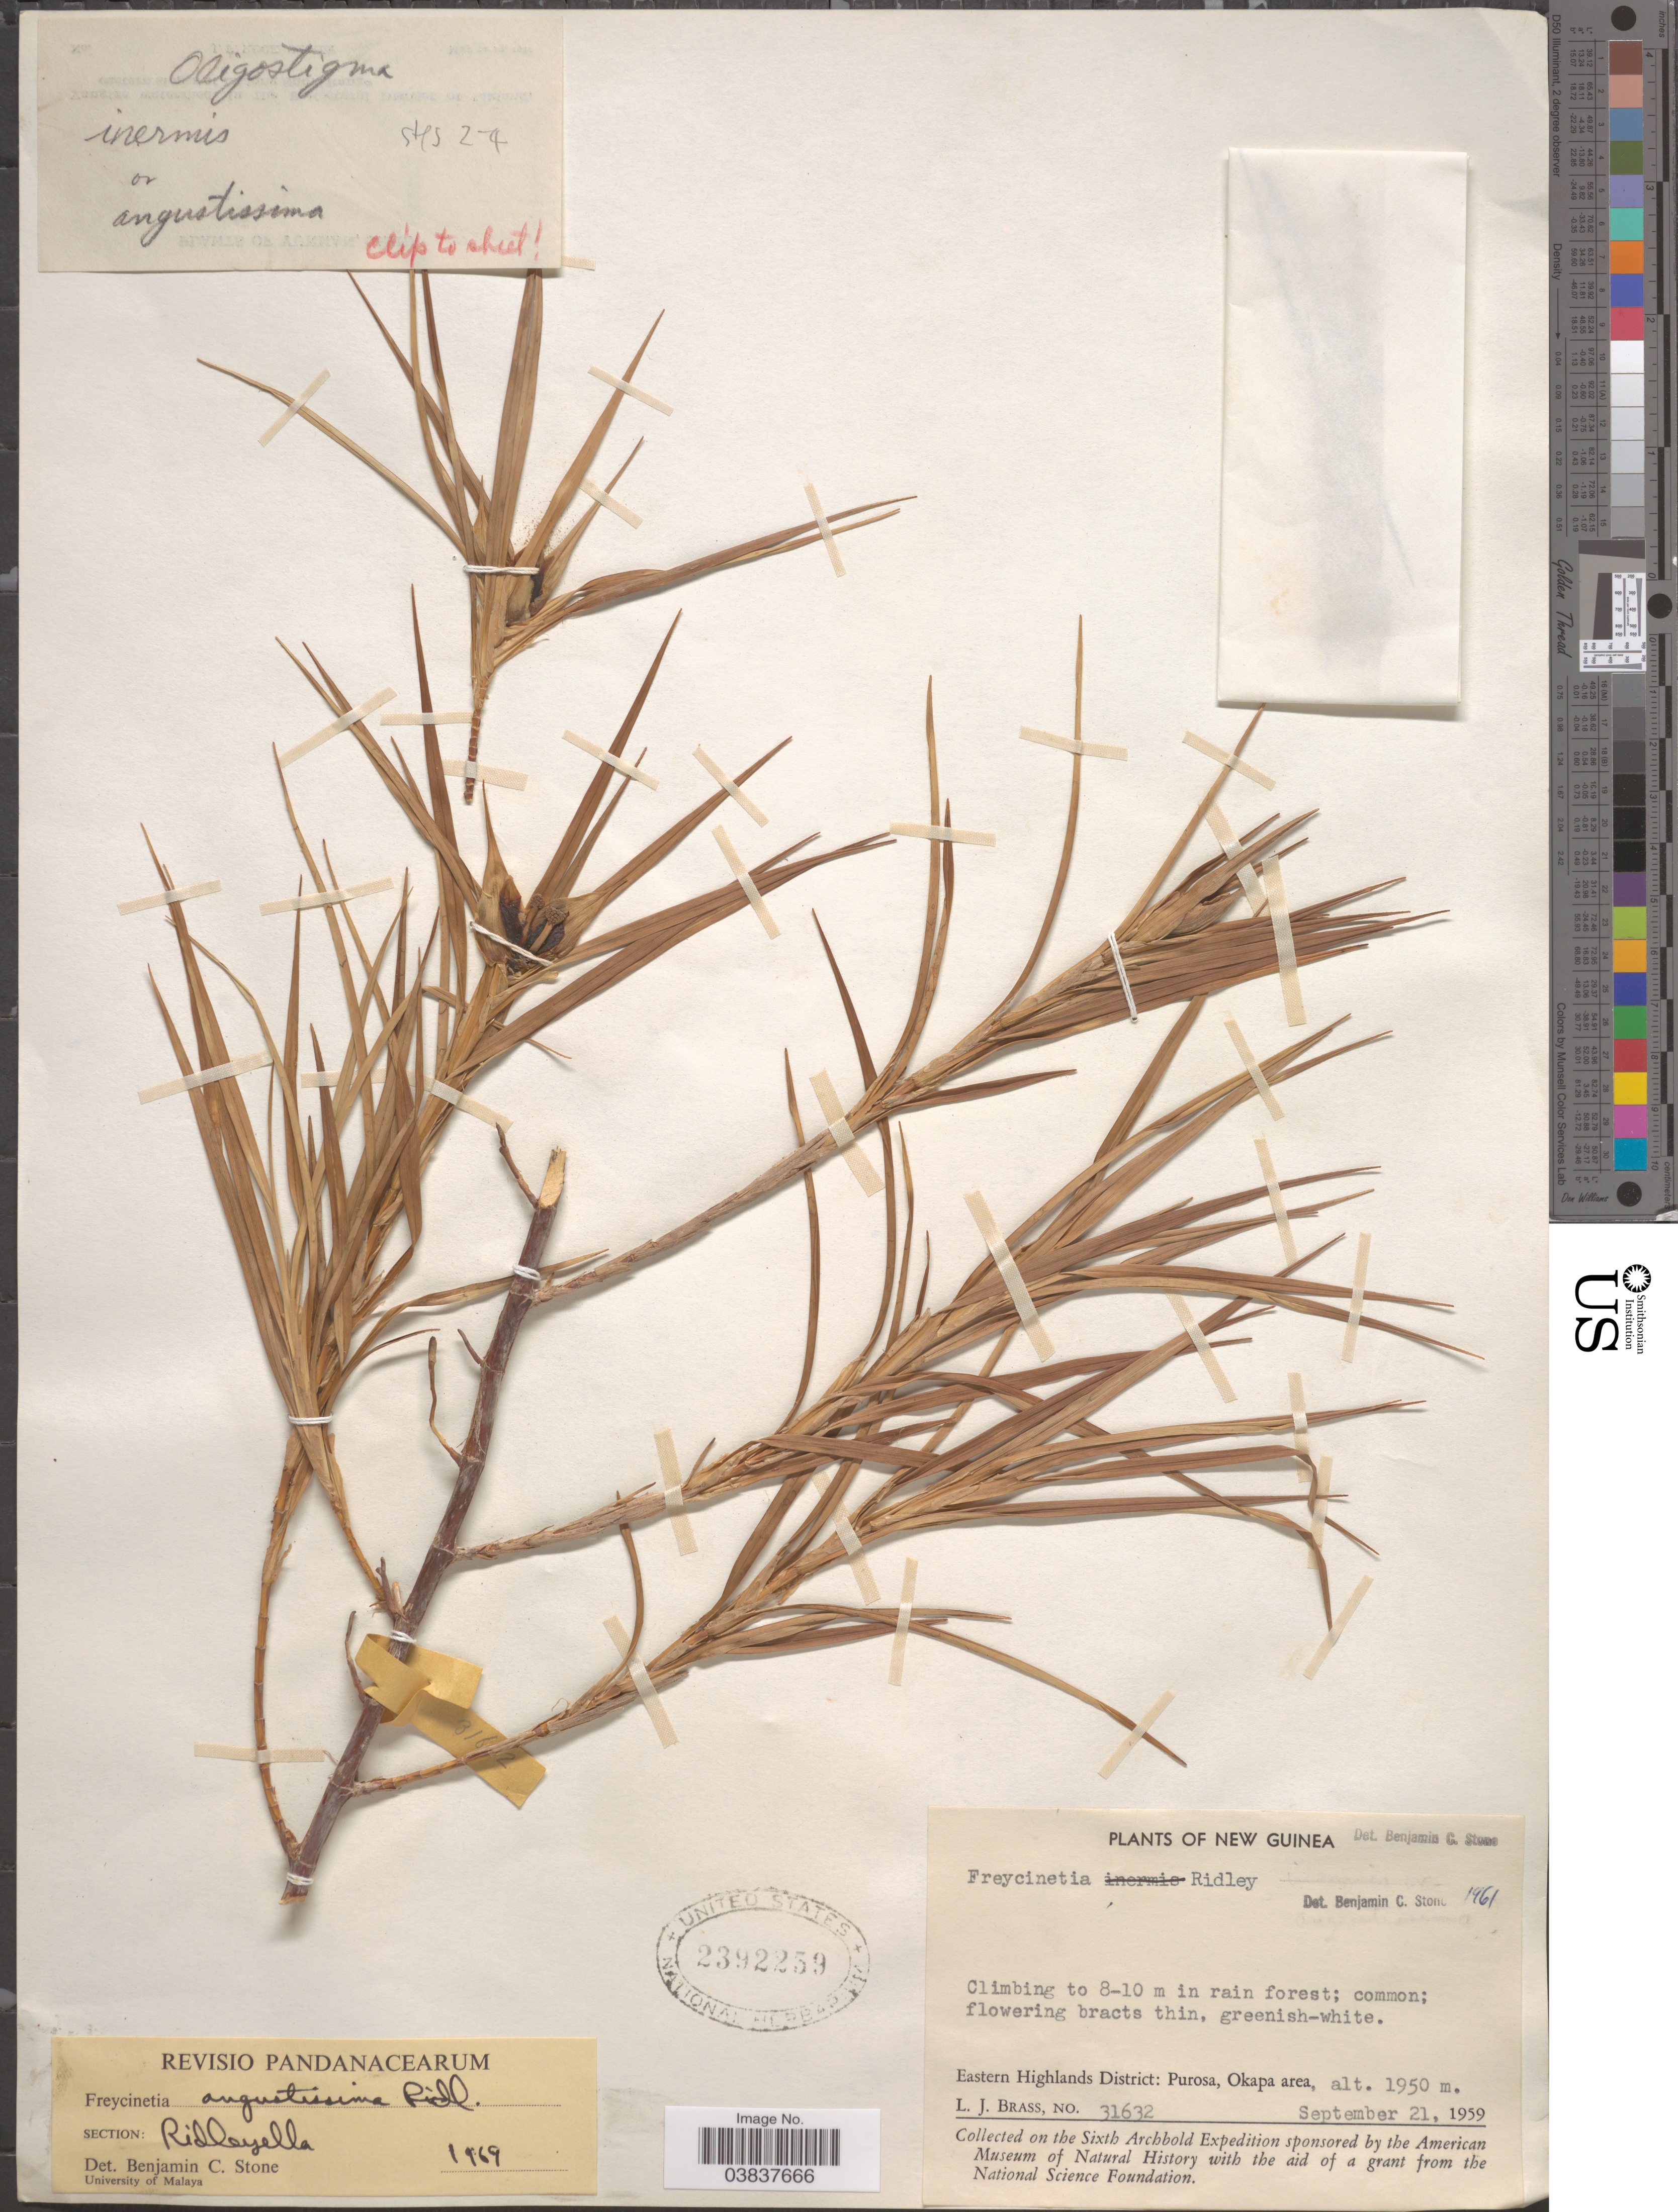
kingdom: Plantae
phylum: Tracheophyta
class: Liliopsida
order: Pandanales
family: Pandanaceae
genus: Freycinetia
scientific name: Freycinetia angustissima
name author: Ridl.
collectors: L. J. Brass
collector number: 31632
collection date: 1959-09-21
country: Papua New Guinea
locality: New Guinea. Eastern Highlands District: Purosa, Okapa area.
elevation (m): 1950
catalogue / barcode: US 2392259